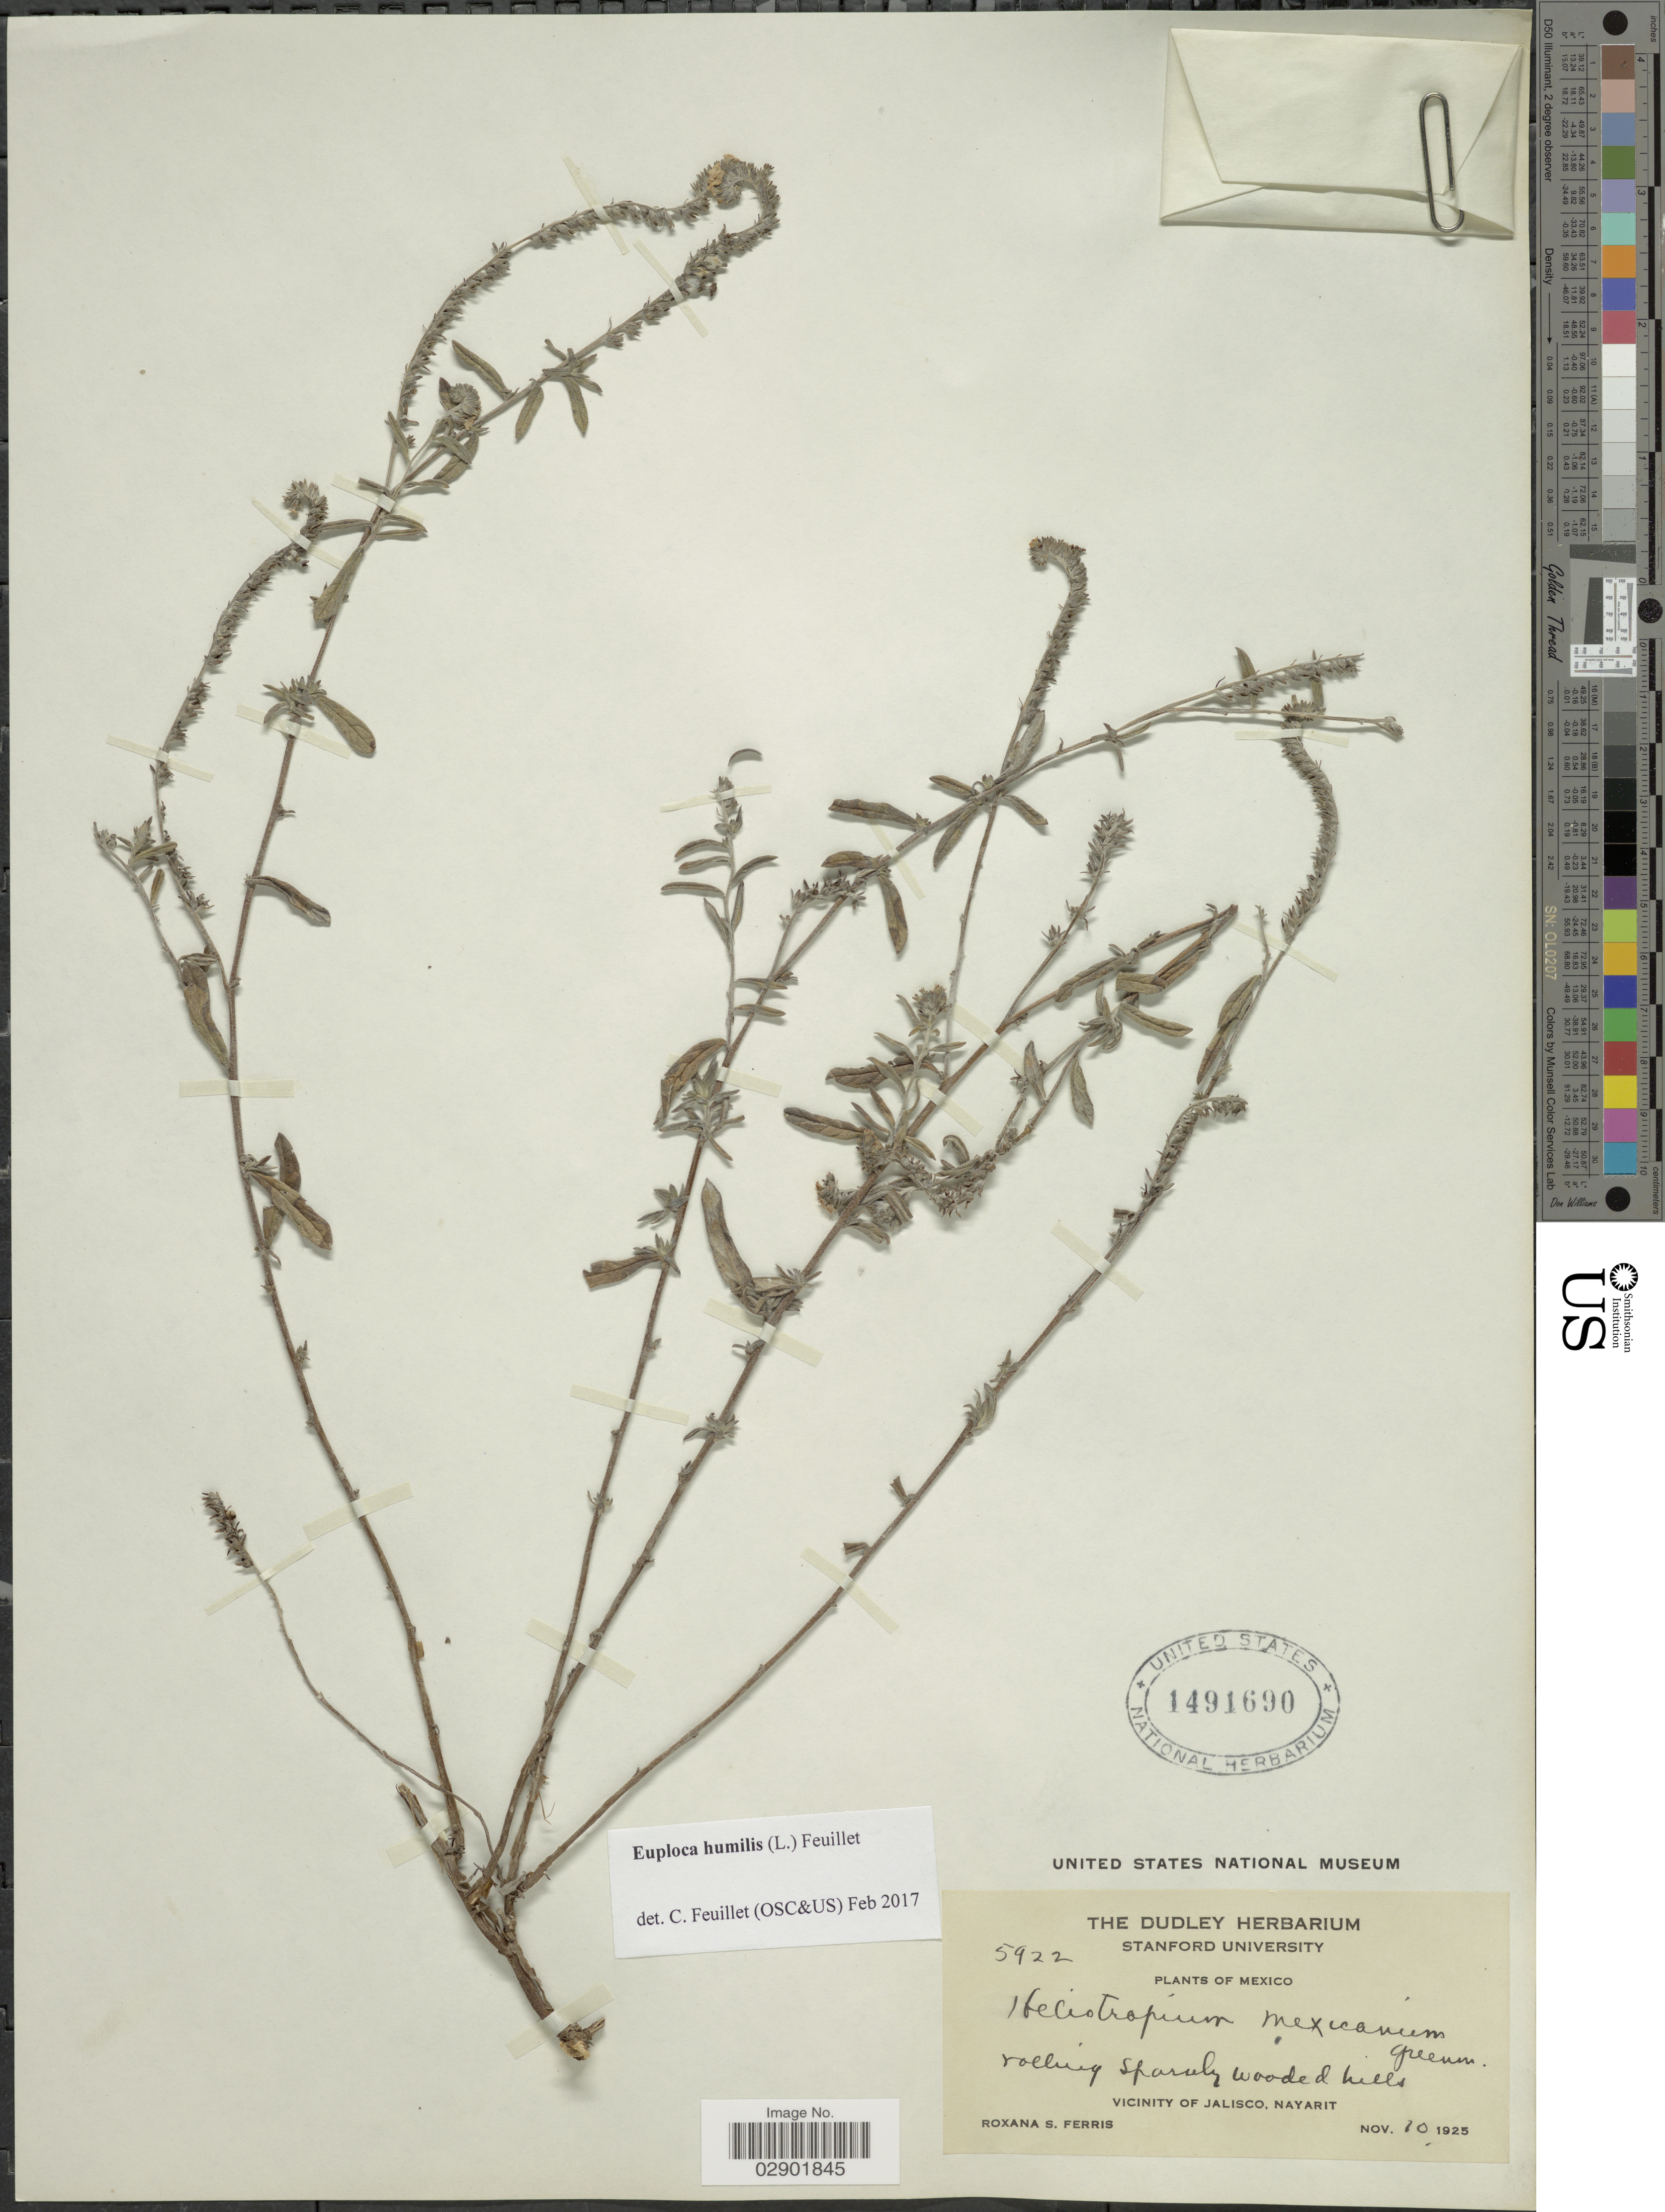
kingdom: Plantae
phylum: Tracheophyta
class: Magnoliopsida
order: Boraginales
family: Heliotropiaceae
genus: Euploca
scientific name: Euploca humilis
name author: (L.) Feuillet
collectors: R. S. Ferris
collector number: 5922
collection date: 1925-10-10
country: Mexico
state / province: Jalisco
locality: Vicinity of Jalisco, Nayarit.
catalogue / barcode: US 1491690